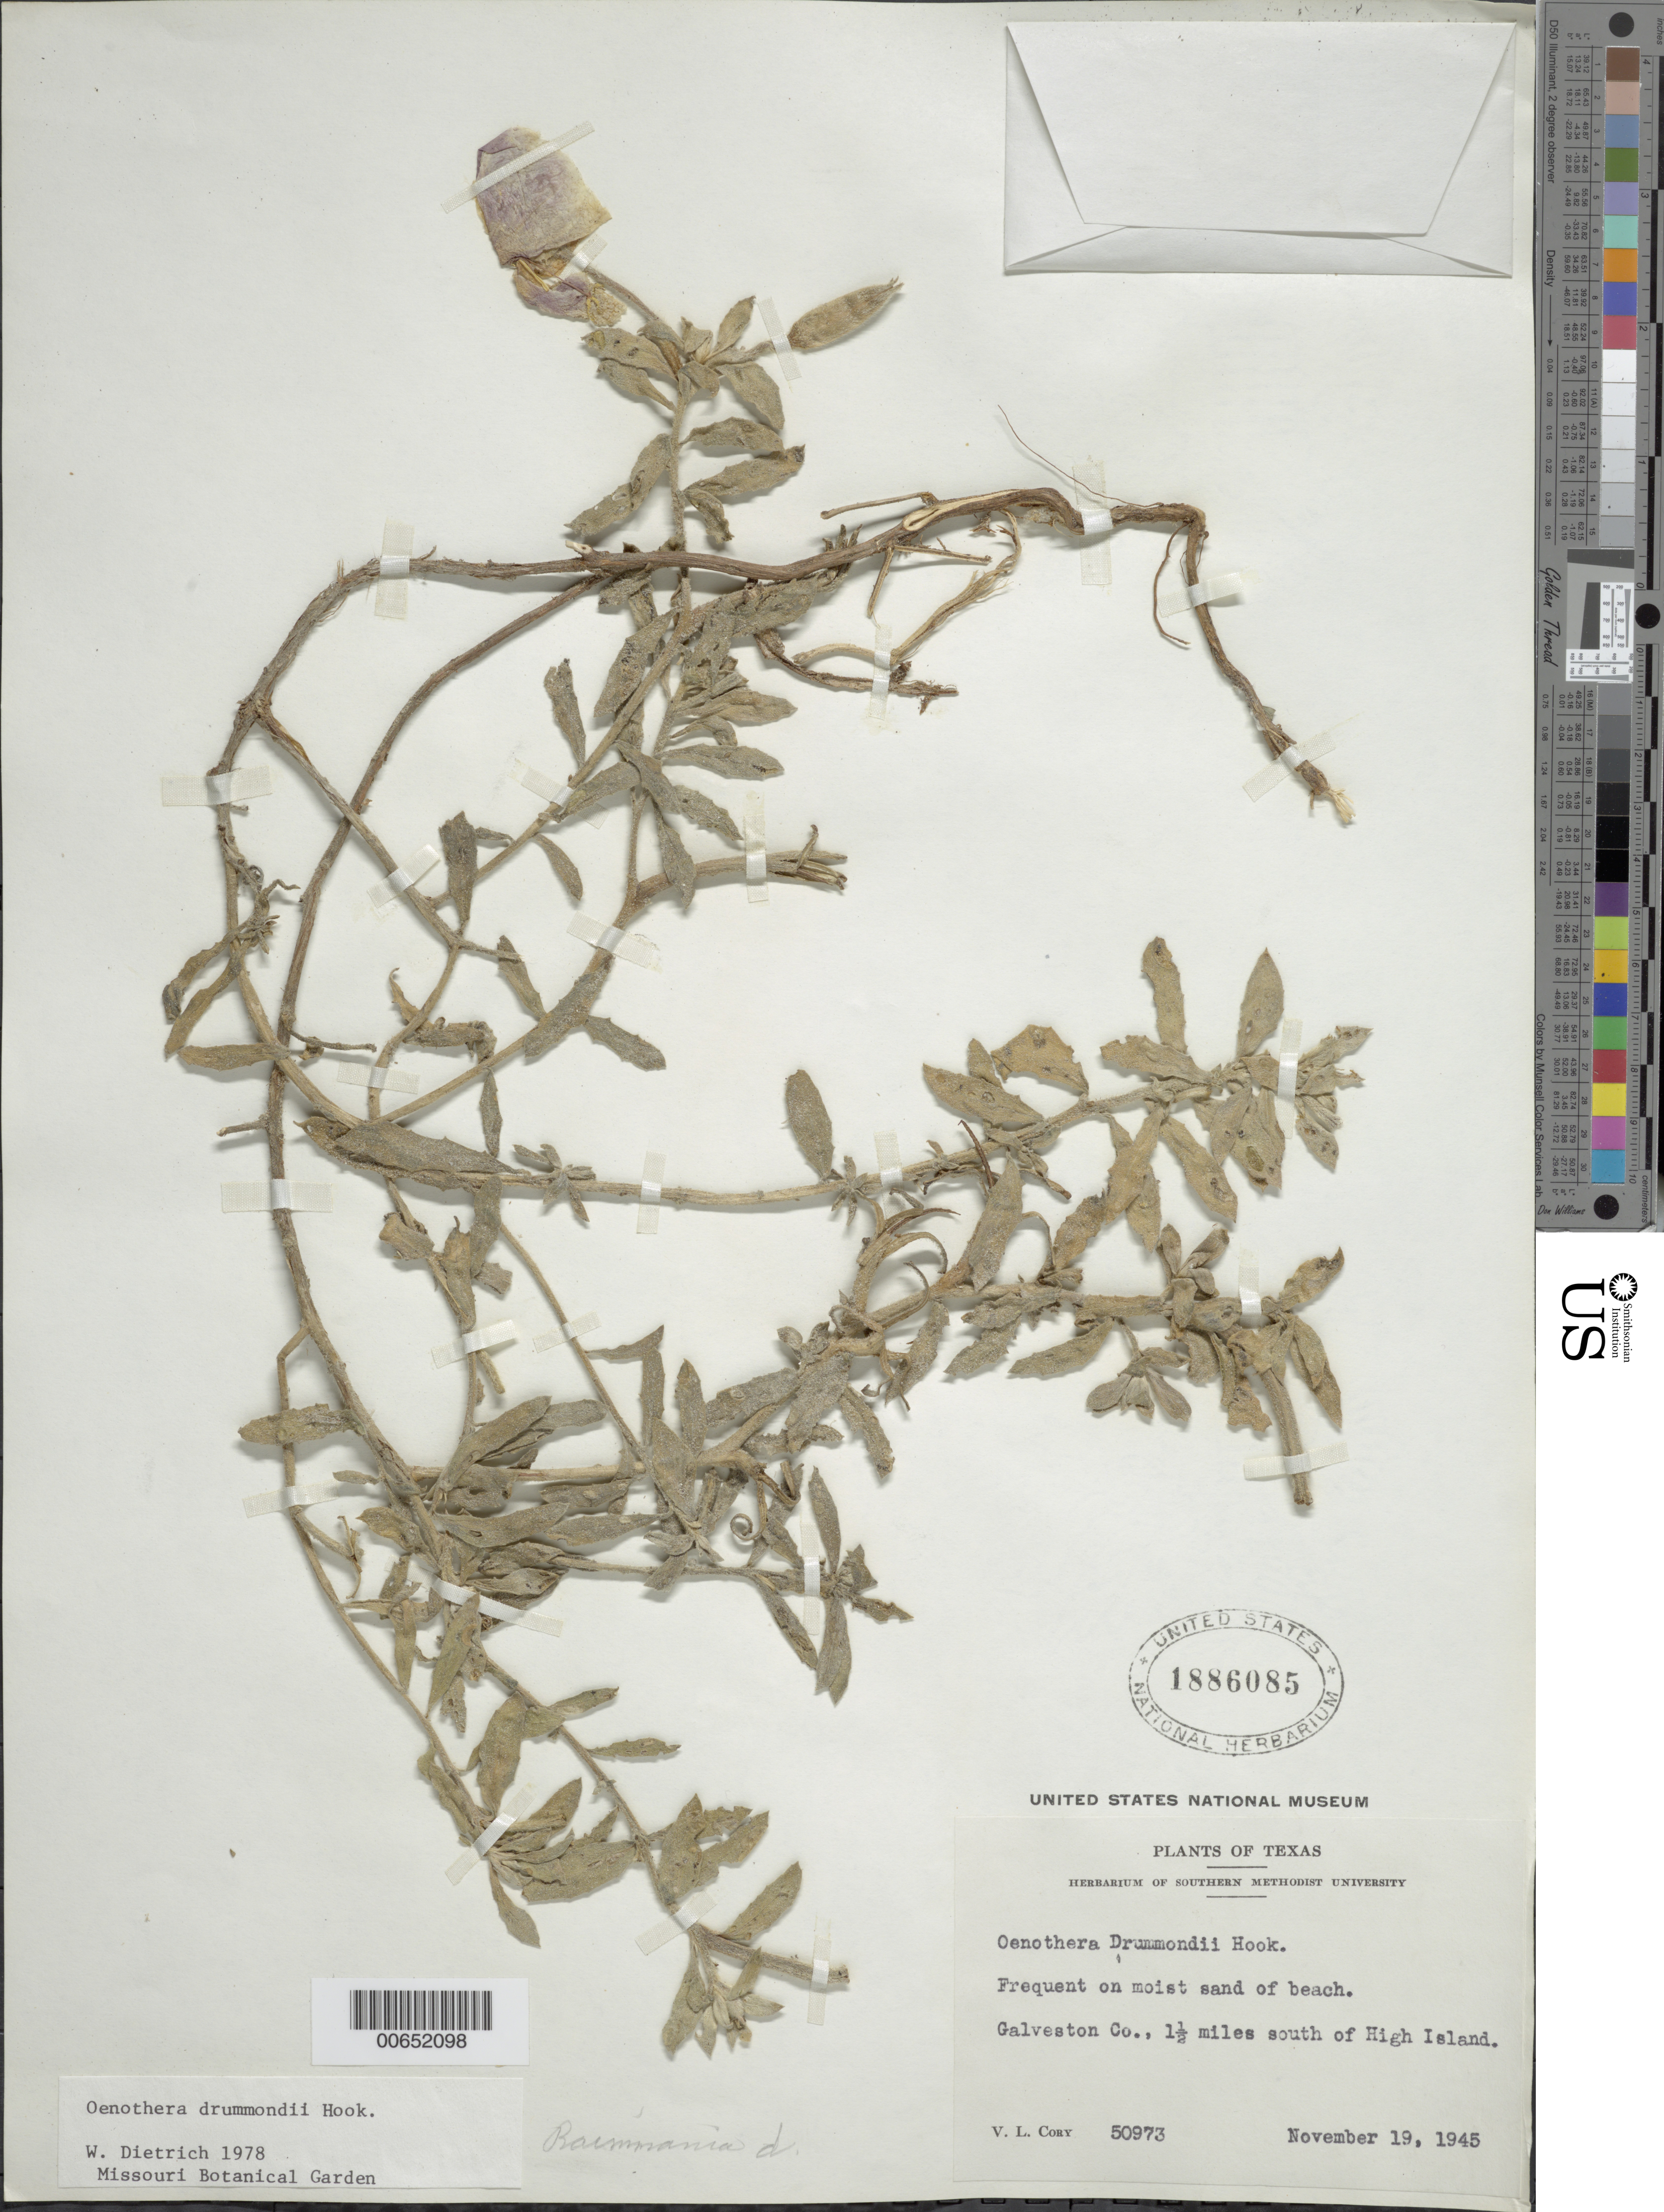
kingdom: Plantae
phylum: Tracheophyta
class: Magnoliopsida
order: Myrtales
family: Onagraceae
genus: Oenothera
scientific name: Oenothera drummondii subsp. drummondii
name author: Hook.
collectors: V. Cory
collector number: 50973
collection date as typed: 19 Mar 1945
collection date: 1945-03-19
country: United States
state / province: Texas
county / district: Galveston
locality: S of High Island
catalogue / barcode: US 1886085